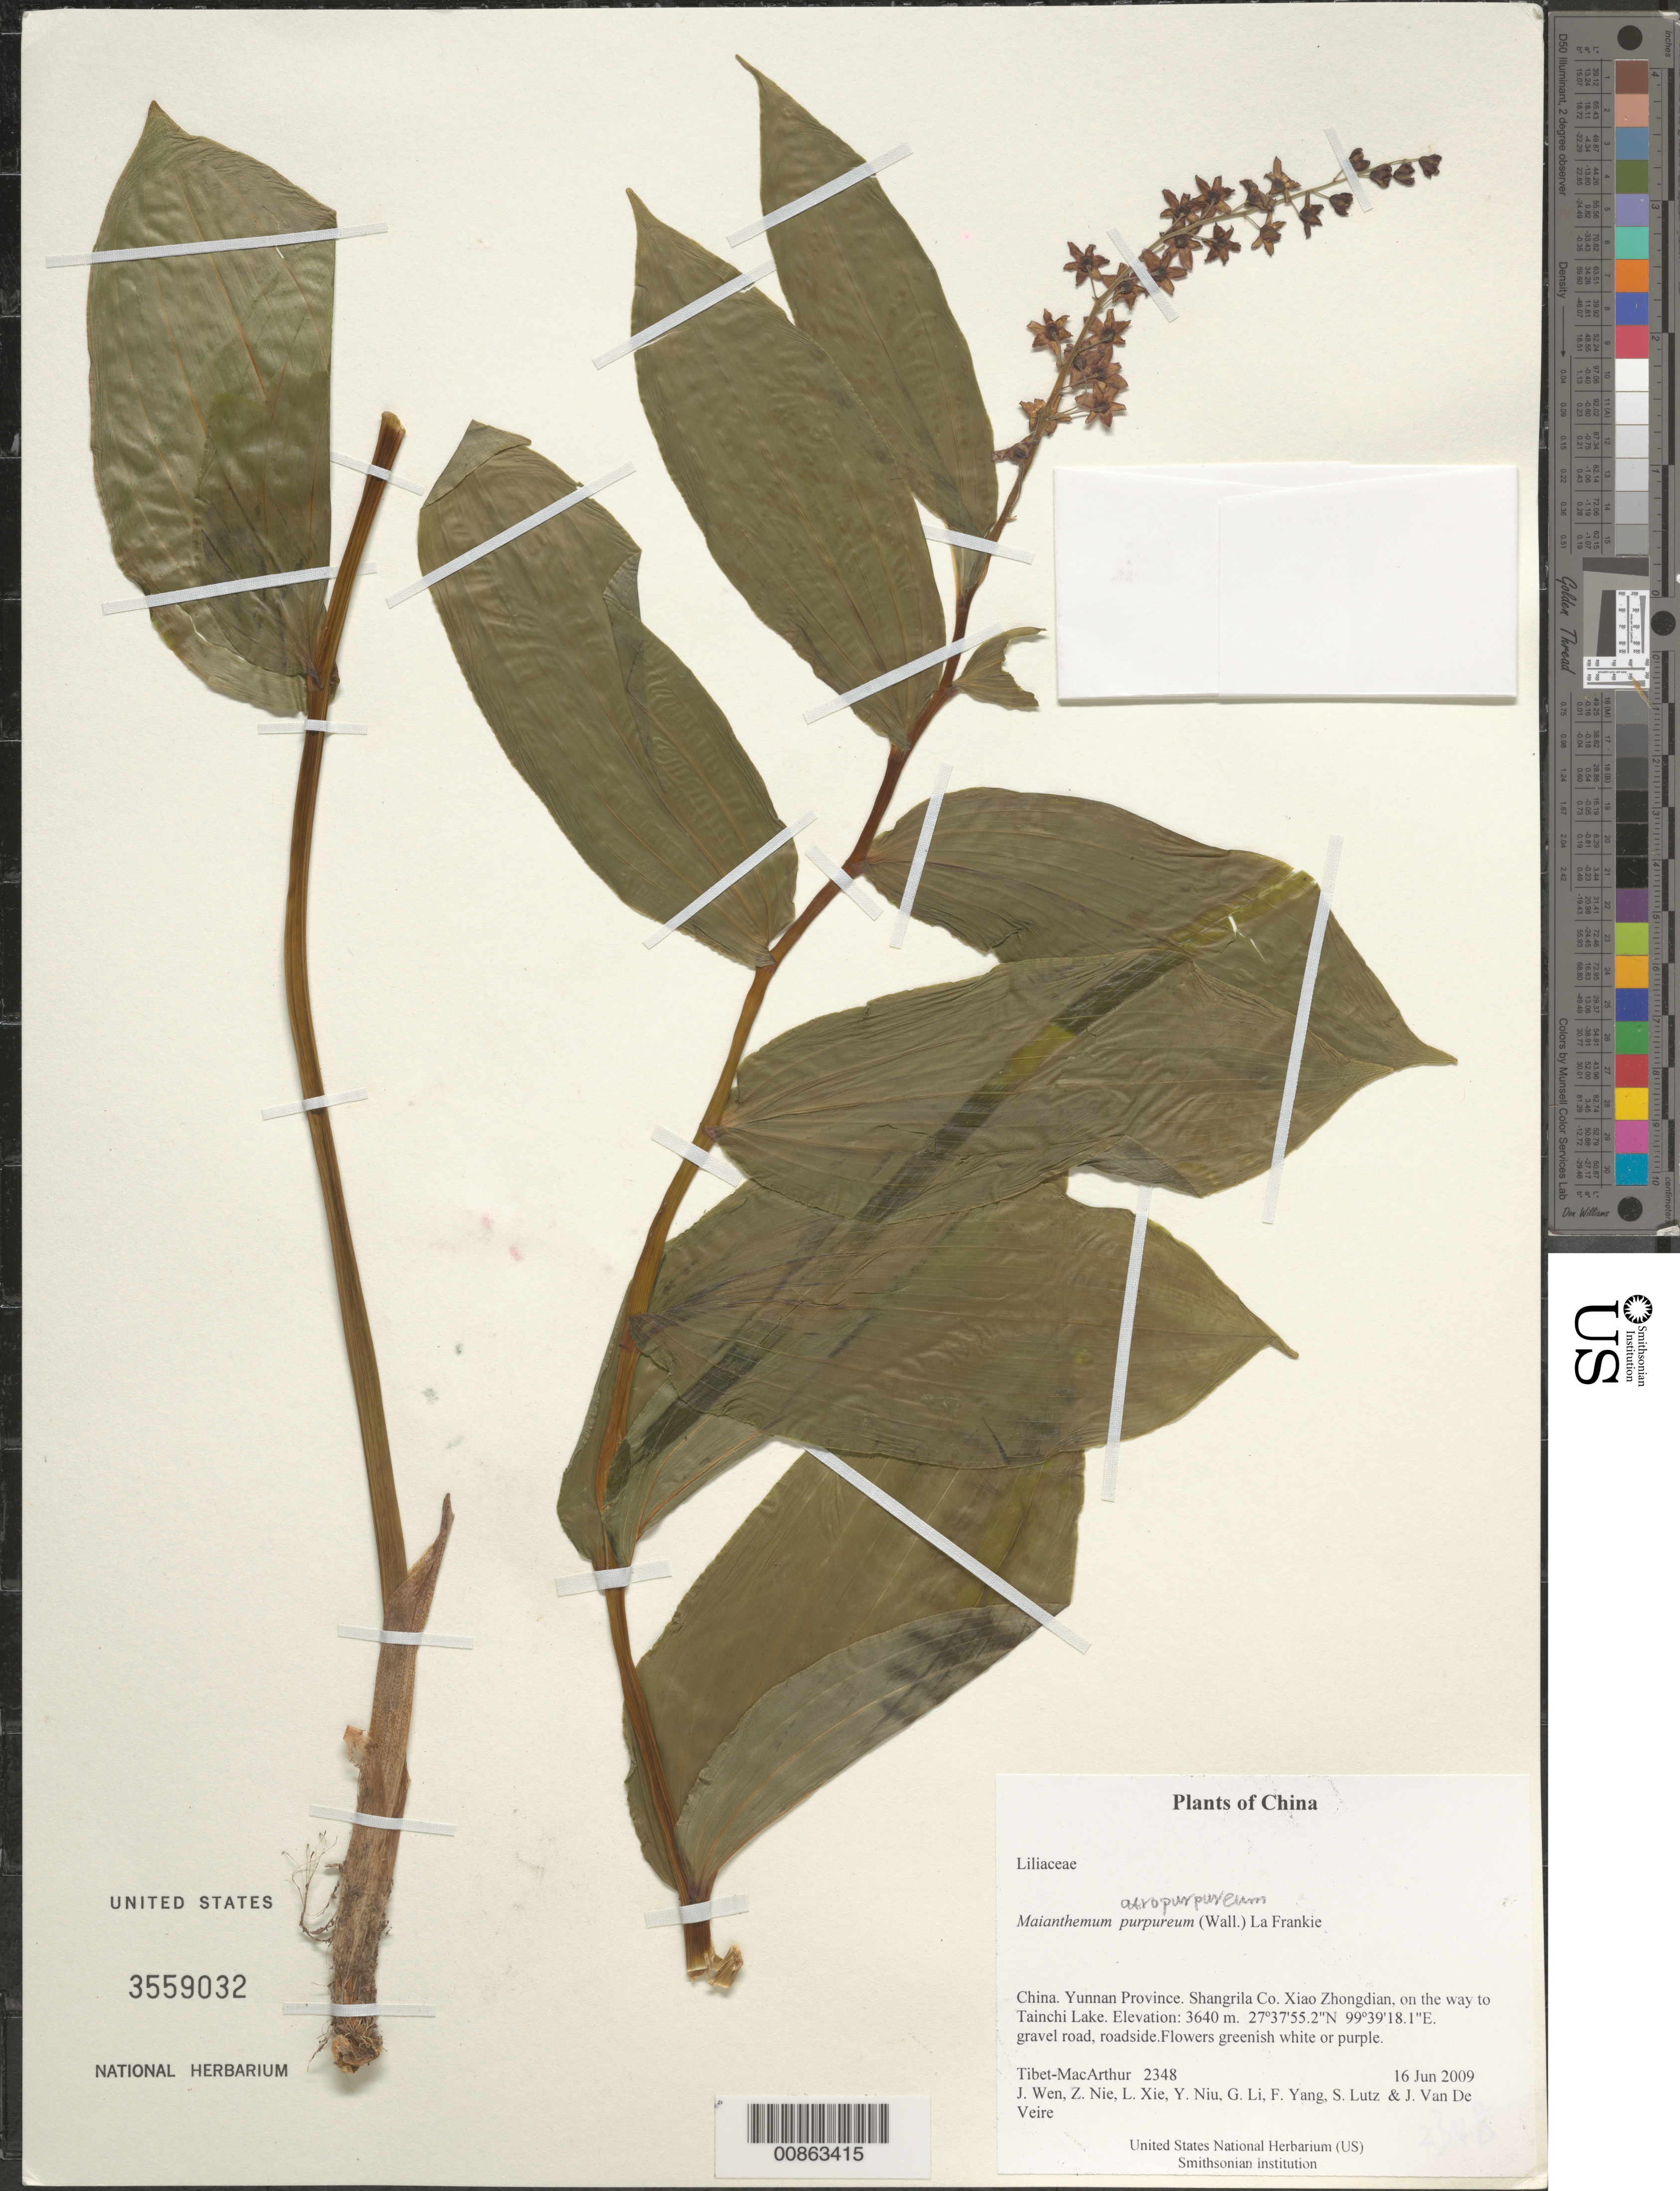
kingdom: Plantae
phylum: Tracheophyta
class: Liliopsida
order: Asparagales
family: Asparagaceae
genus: Maianthemum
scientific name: Maianthemum purpureum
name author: (Wall.) LaFrankie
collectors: Tibet-MacArthur, J. Wen, Z. Nie, L. Xie, Y. Niu, G. Li, F. Yang, S. Lutz & J. Van De Veire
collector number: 2348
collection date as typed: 16 Jun 2009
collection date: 2009-06-16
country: China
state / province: Yunnan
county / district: Shangrila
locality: Xiao Zhongdian, on the way to Tainchi Lake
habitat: gravel road, roadside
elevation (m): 3640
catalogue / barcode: US 3559032